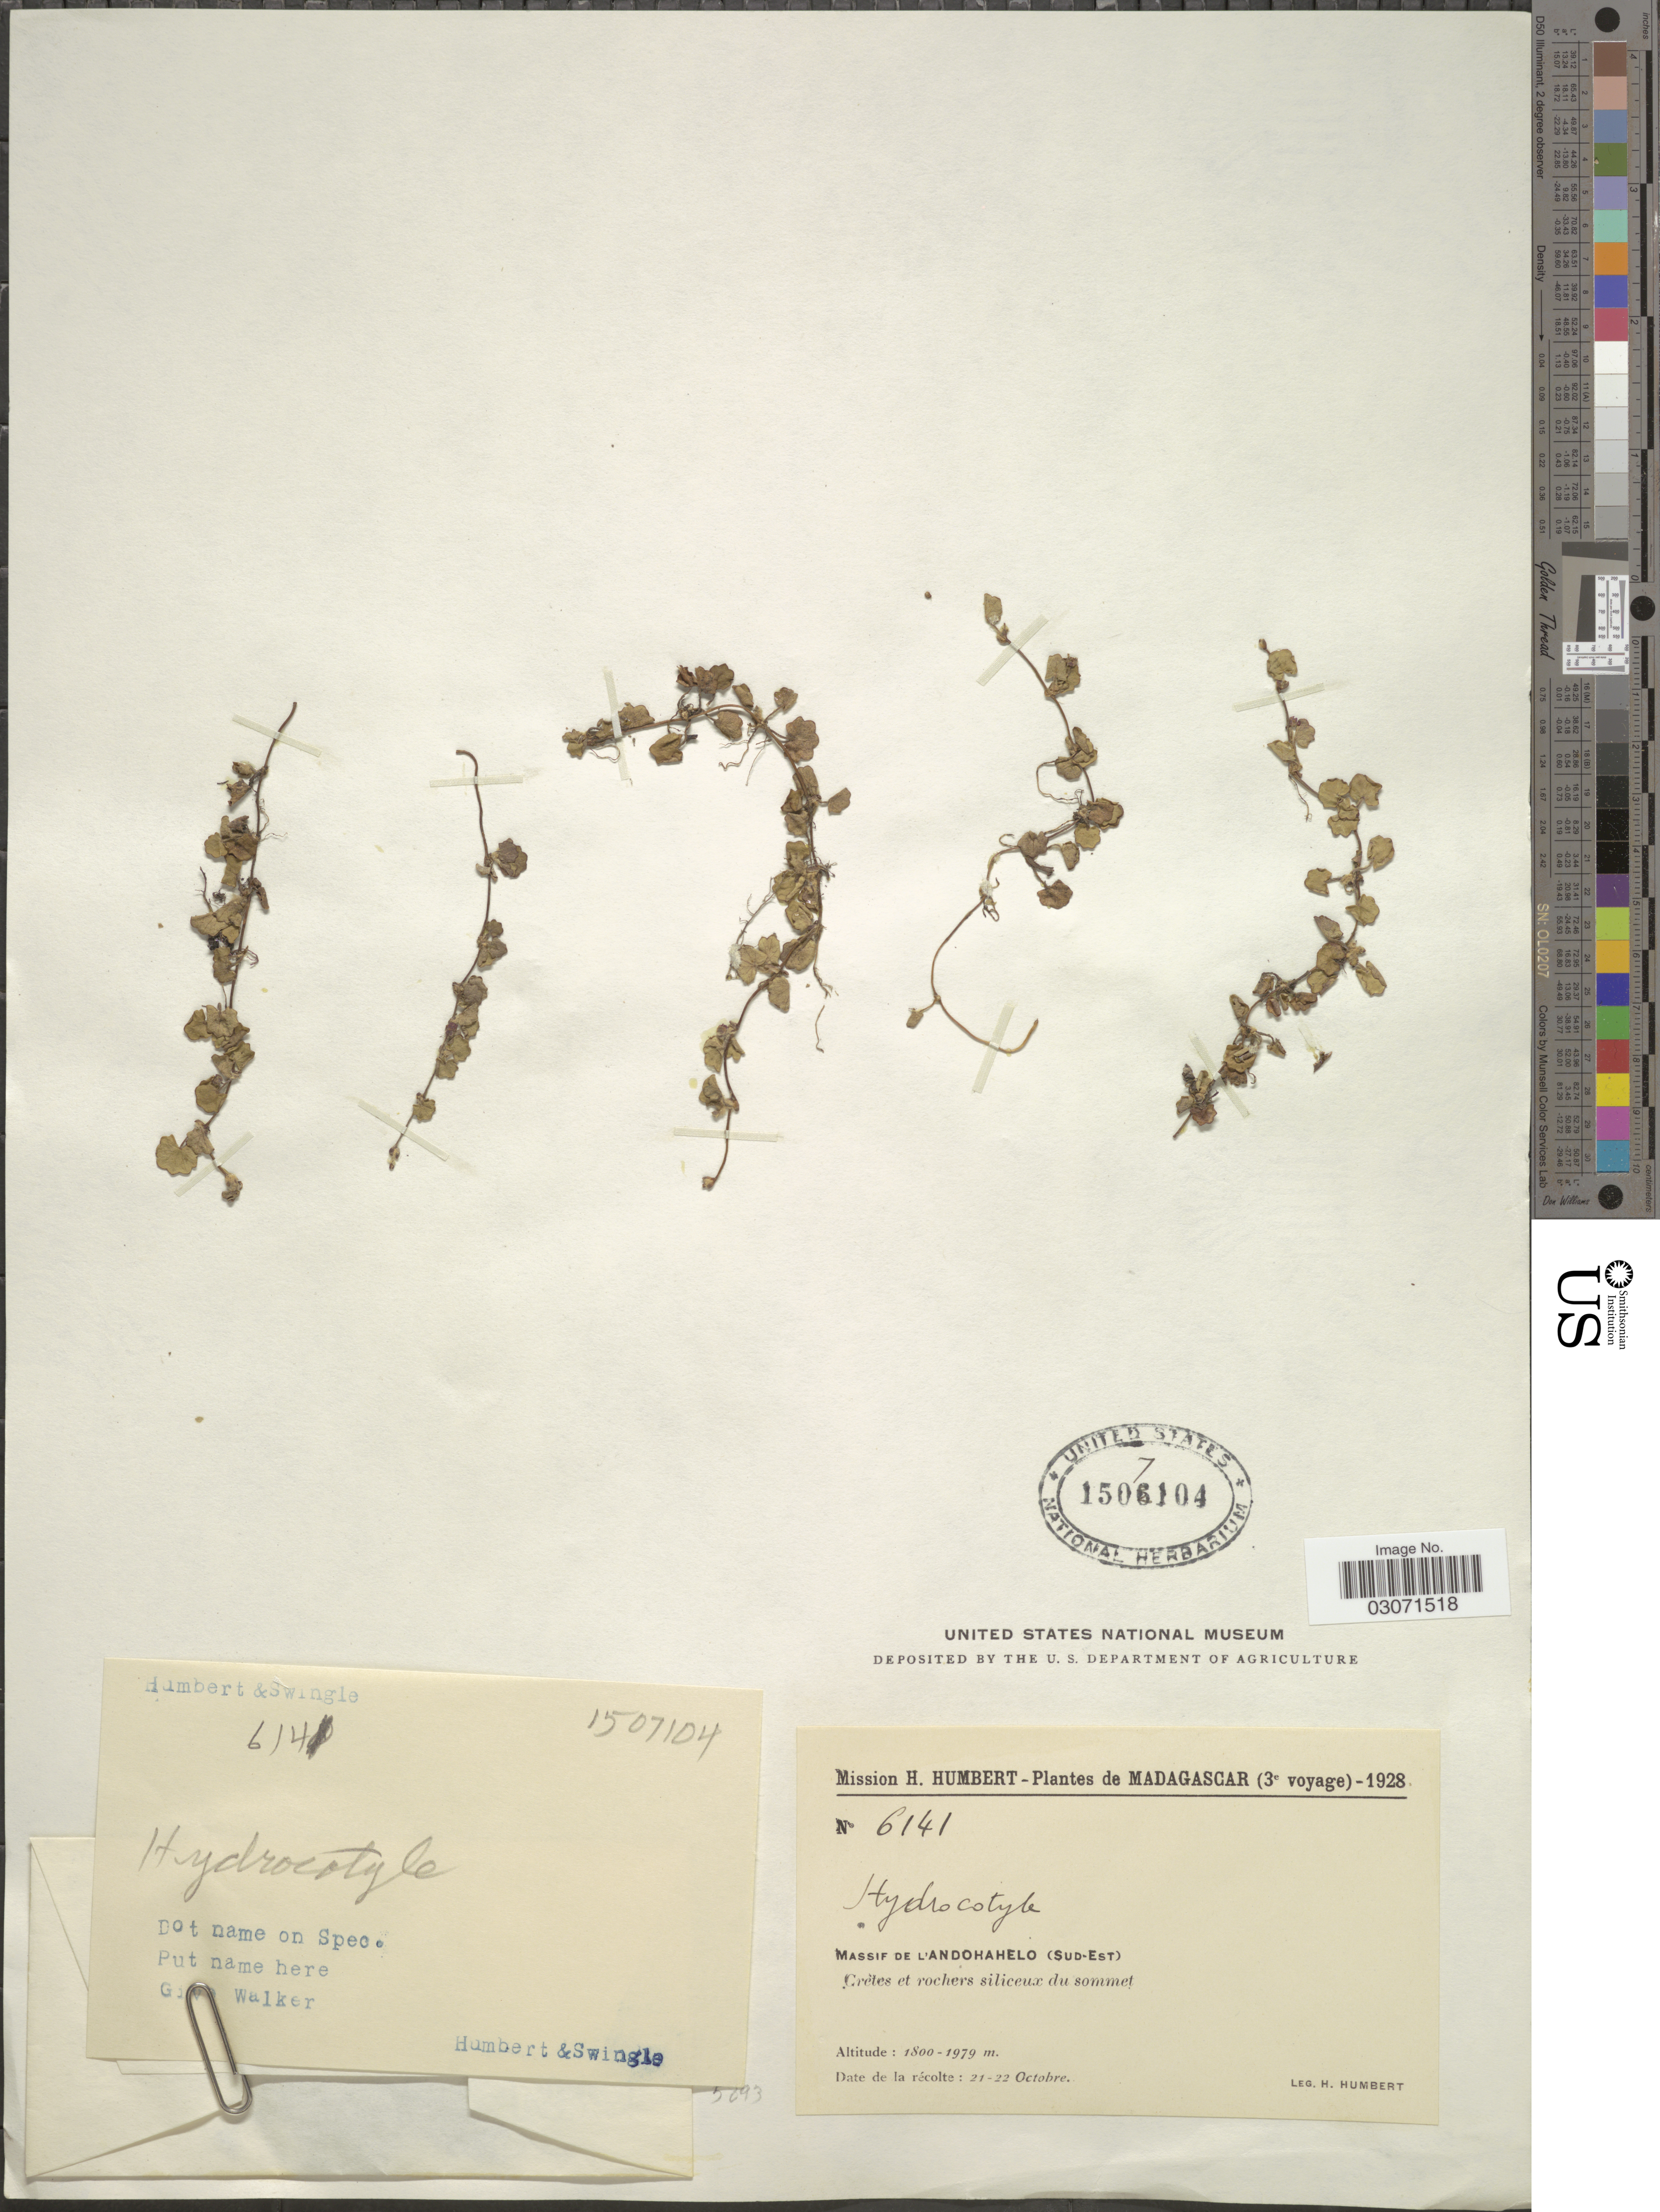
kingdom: Plantae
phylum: Tracheophyta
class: Magnoliopsida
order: Apiales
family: Araliaceae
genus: Hydrocotyle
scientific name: Hydrocotyle sp.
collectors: H. Humbert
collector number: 6141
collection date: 1928-10-21/1928-10-22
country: Madagascar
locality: Massif de l'Andohahelo (Sud-Est).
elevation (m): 1800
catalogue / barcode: US 1507104